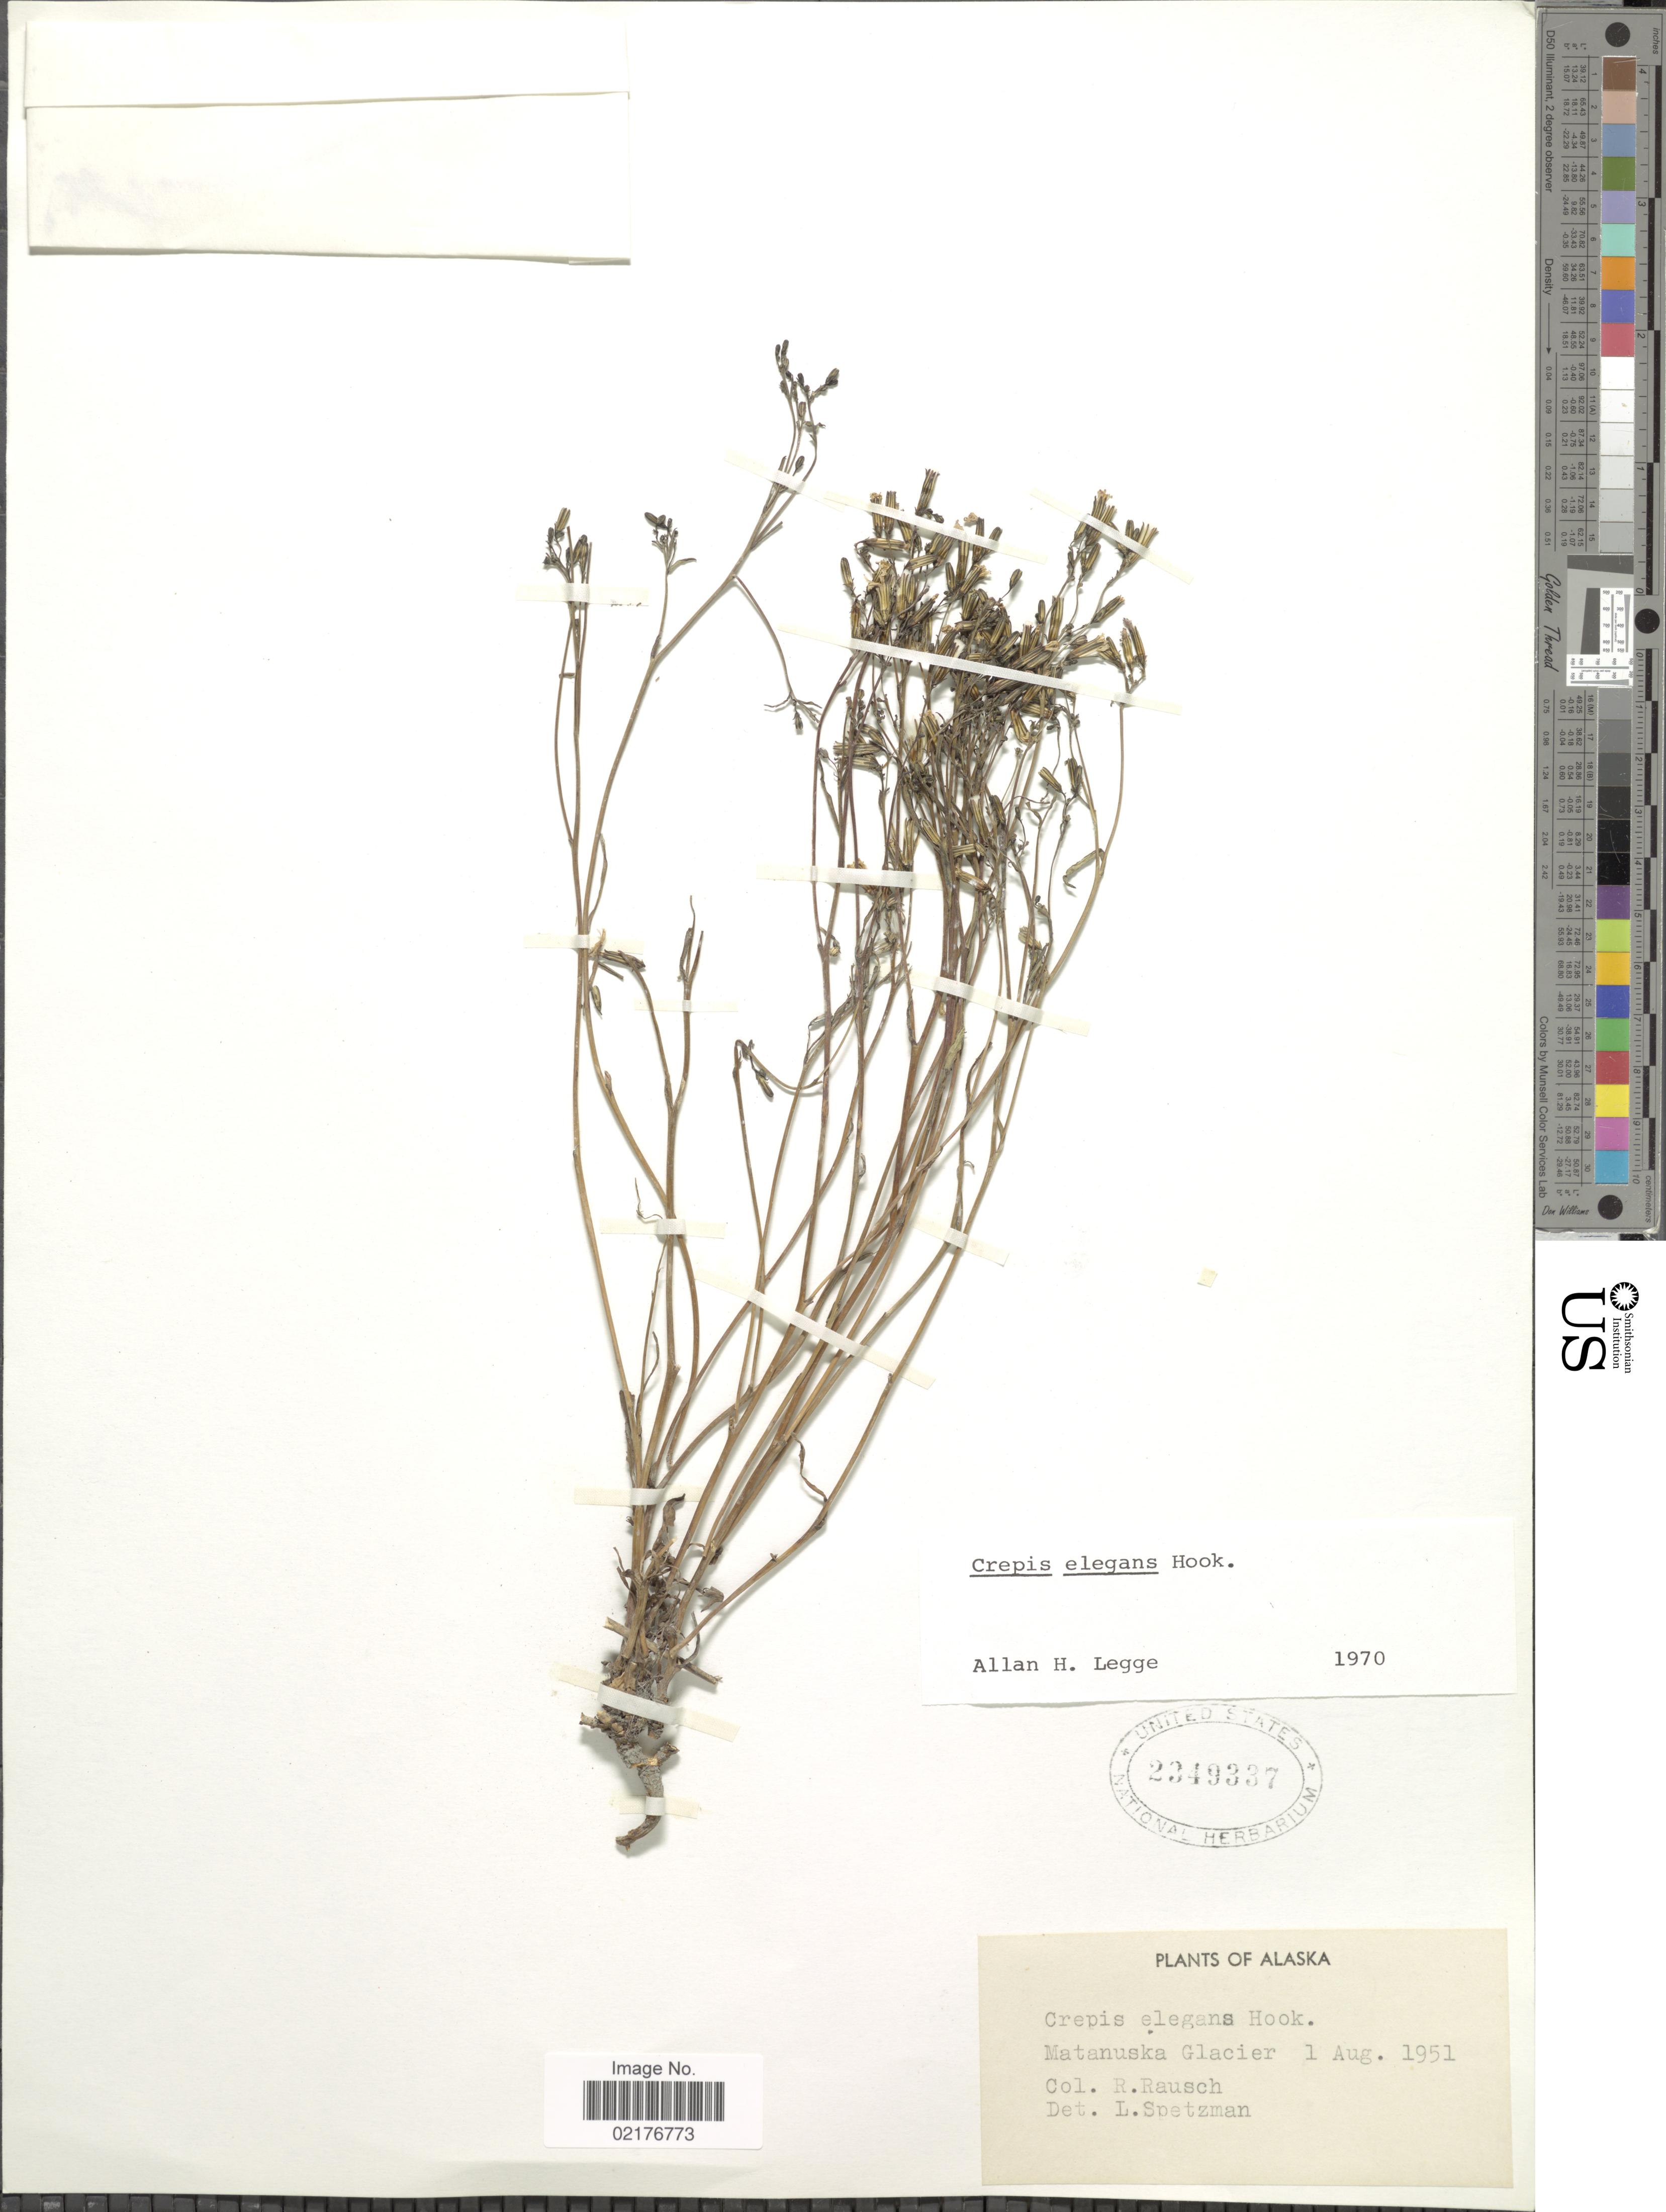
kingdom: Plantae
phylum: Tracheophyta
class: Magnoliopsida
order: Asterales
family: Asteraceae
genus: Askellia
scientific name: Askellia elegans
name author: (Hook.) W.A. Weber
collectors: R. Rausch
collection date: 1951-08-01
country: United States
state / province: Alaska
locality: Matanuska Glacier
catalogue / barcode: US 2349337